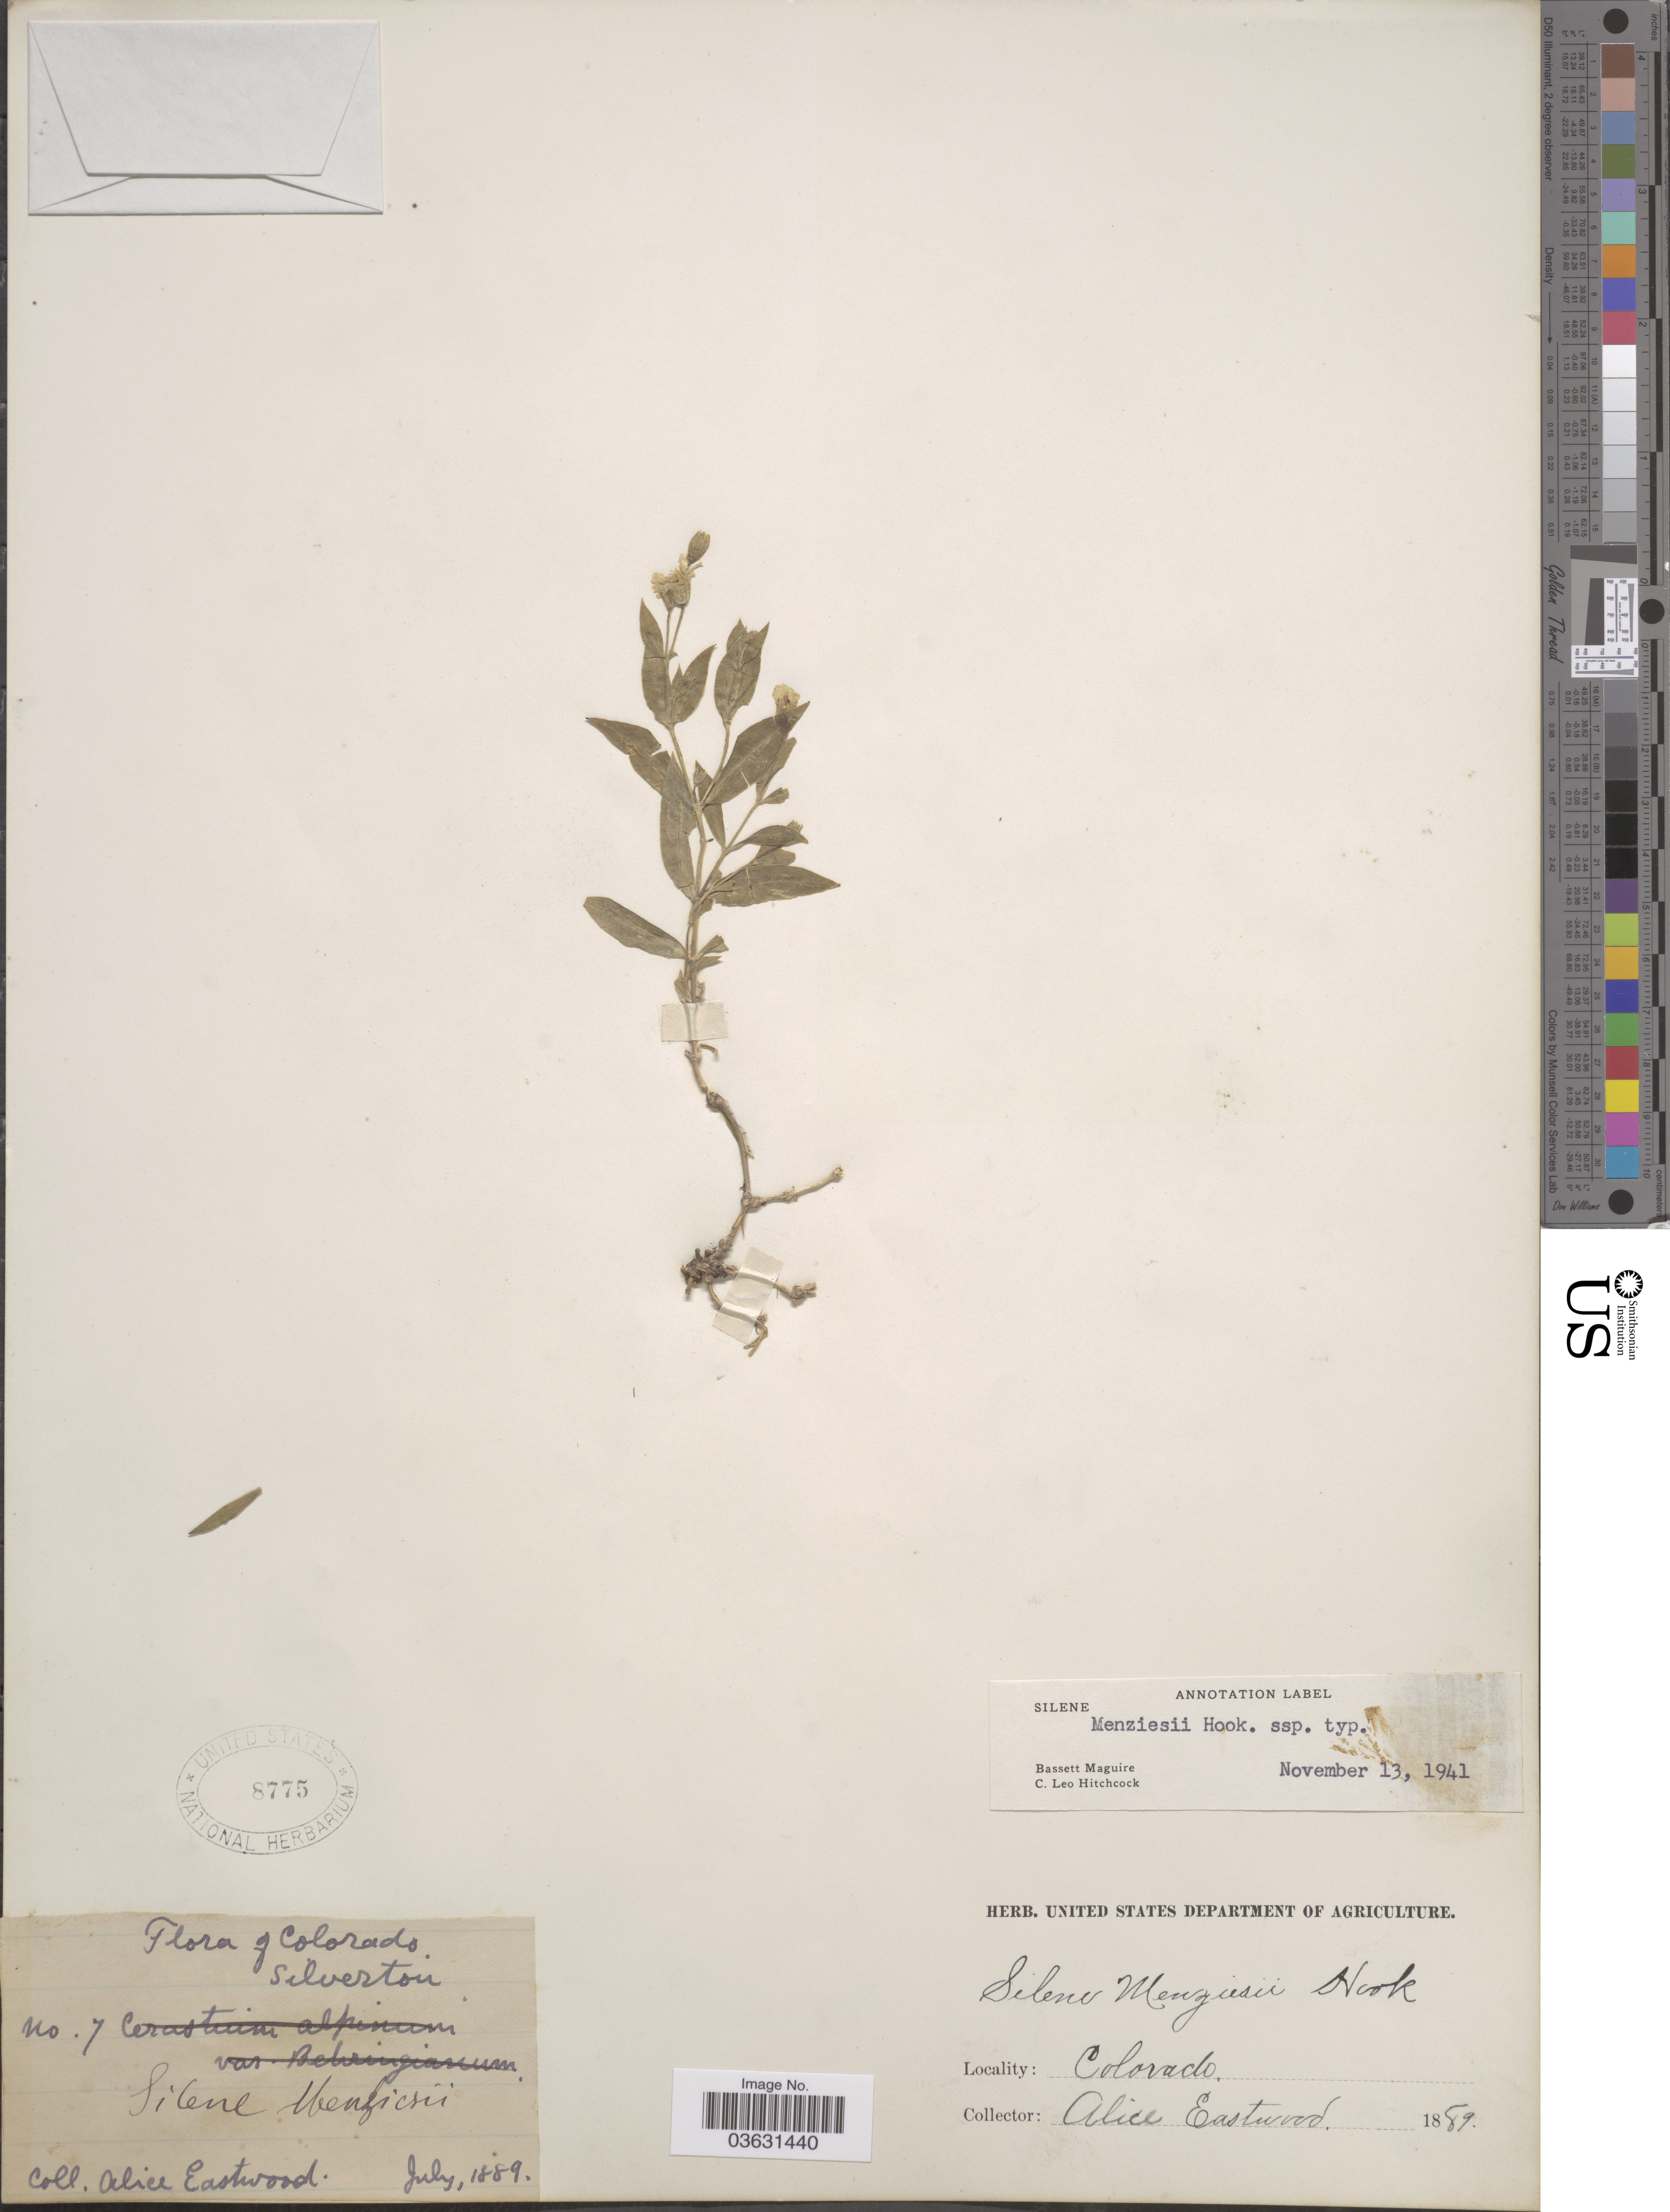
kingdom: Plantae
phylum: Tracheophyta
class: Magnoliopsida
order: Caryophyllales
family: Caryophyllaceae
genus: Silene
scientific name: Silene menziesii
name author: Hook.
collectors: A. Eastwood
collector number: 7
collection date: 1889-07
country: United States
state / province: Colorado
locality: Silverton.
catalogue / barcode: US 8775